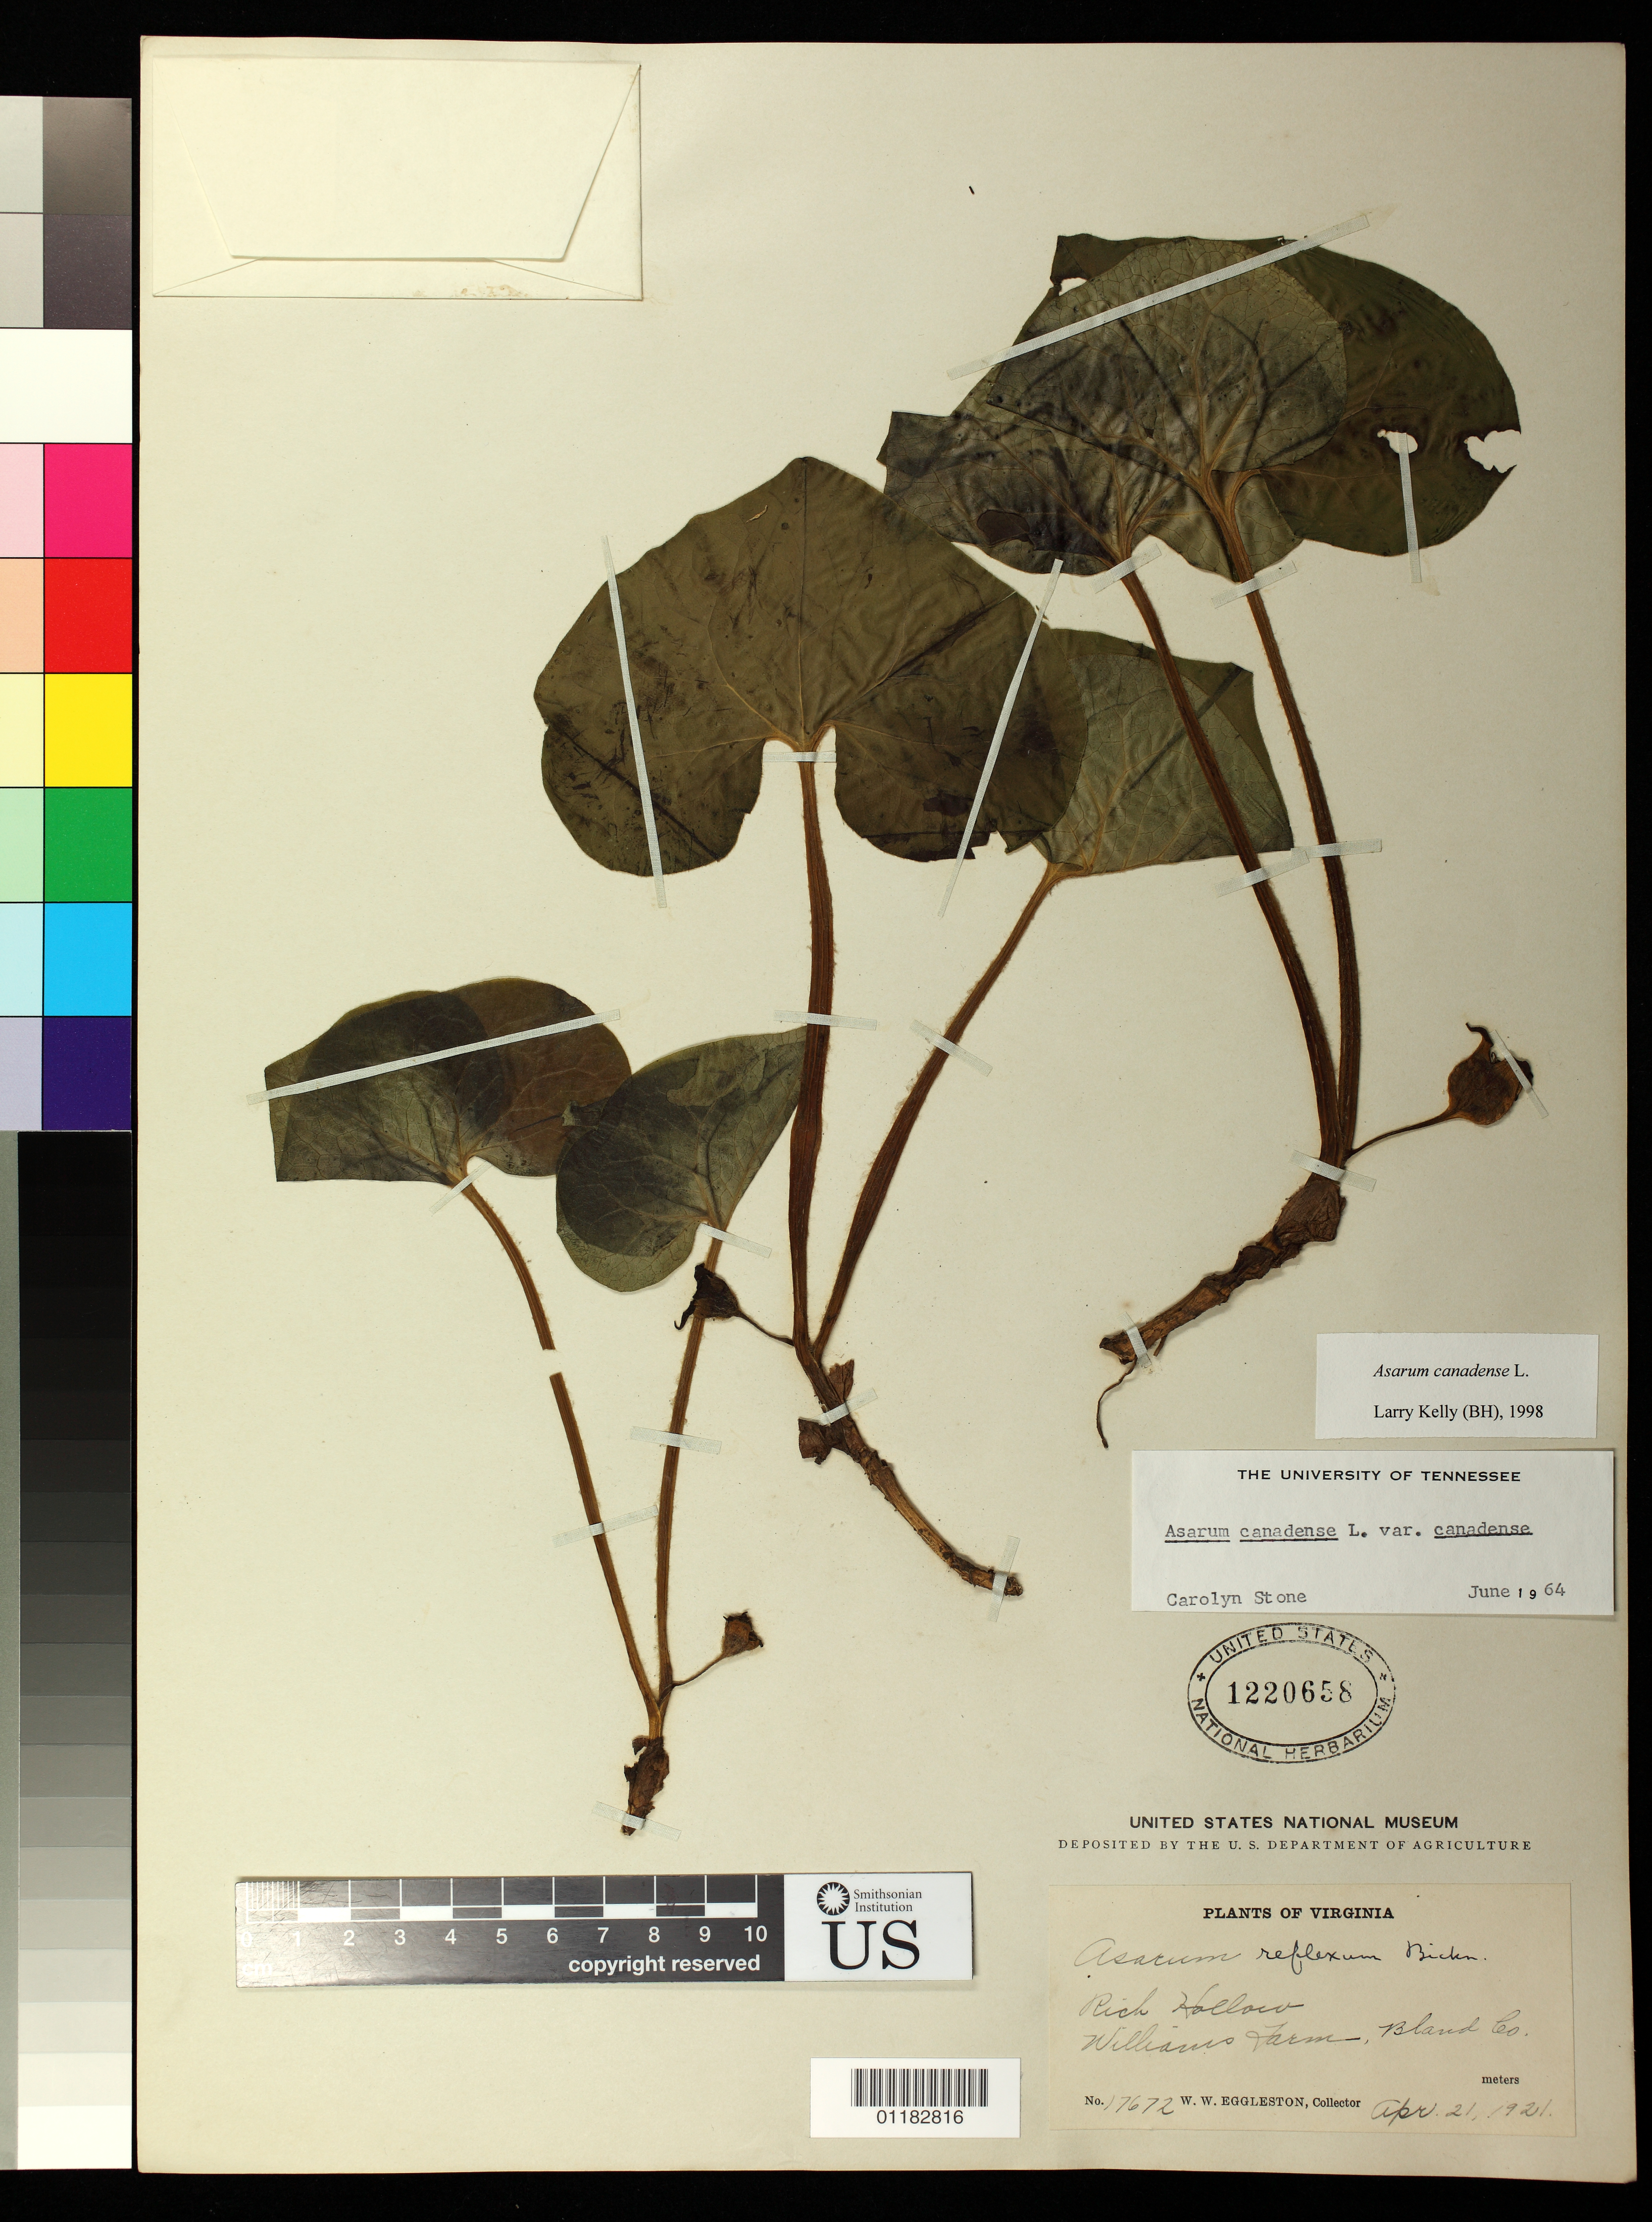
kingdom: Plantae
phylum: Tracheophyta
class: Magnoliopsida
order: Piperales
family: Aristolochiaceae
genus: Asarum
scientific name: Asarum canadense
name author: L.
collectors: W. W. Eggleston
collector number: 17672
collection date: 1921-04-21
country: United States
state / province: Virginia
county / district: Bland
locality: Bland County: Williams Farm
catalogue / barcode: US 1220658